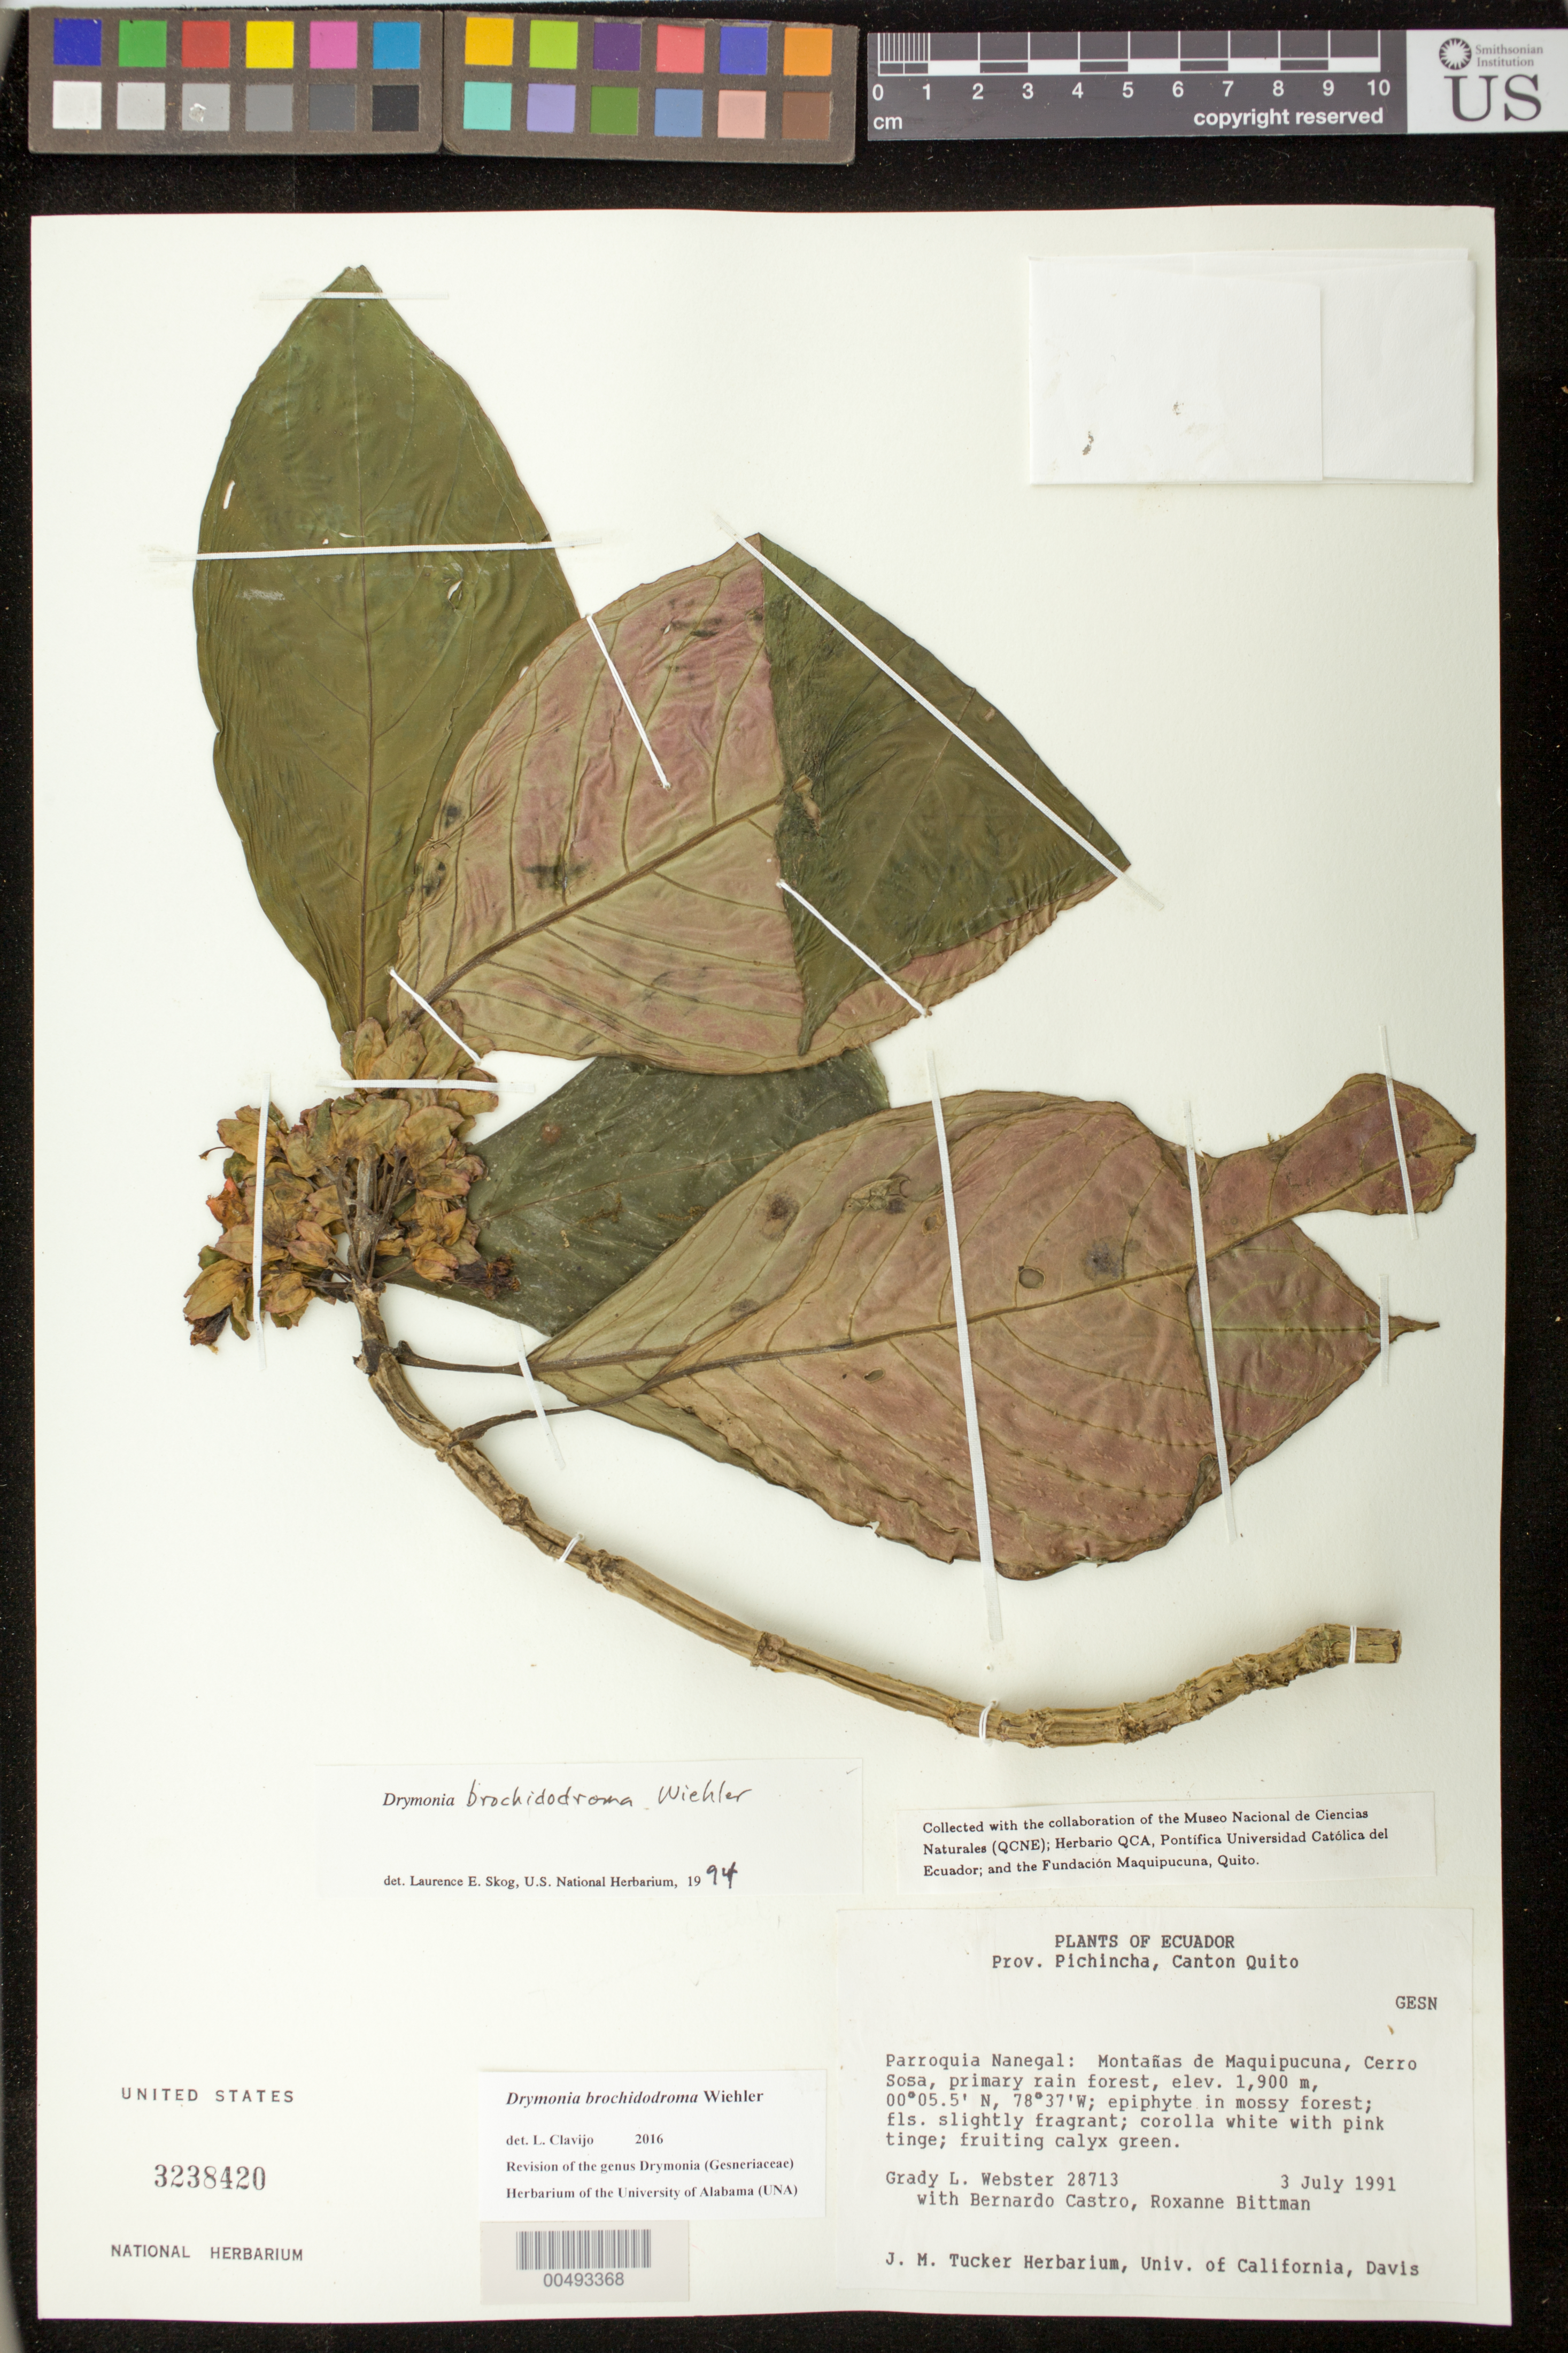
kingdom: Plantae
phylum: Tracheophyta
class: Magnoliopsida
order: Lamiales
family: Gesneriaceae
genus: Drymonia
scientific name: Drymonia brochidodroma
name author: Wiehler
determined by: Skog, Laurence E.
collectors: G. L. Webster, B. Castro & R. Bittman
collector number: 28713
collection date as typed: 03 Jul 1991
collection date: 1991-07-03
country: Ecuador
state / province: Pichincha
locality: Canton Quito, Parroquia Nanegal: Montañas de Maquipucuna, Cerro Sosa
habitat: Primary rain forest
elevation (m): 1900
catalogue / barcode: US 3238420